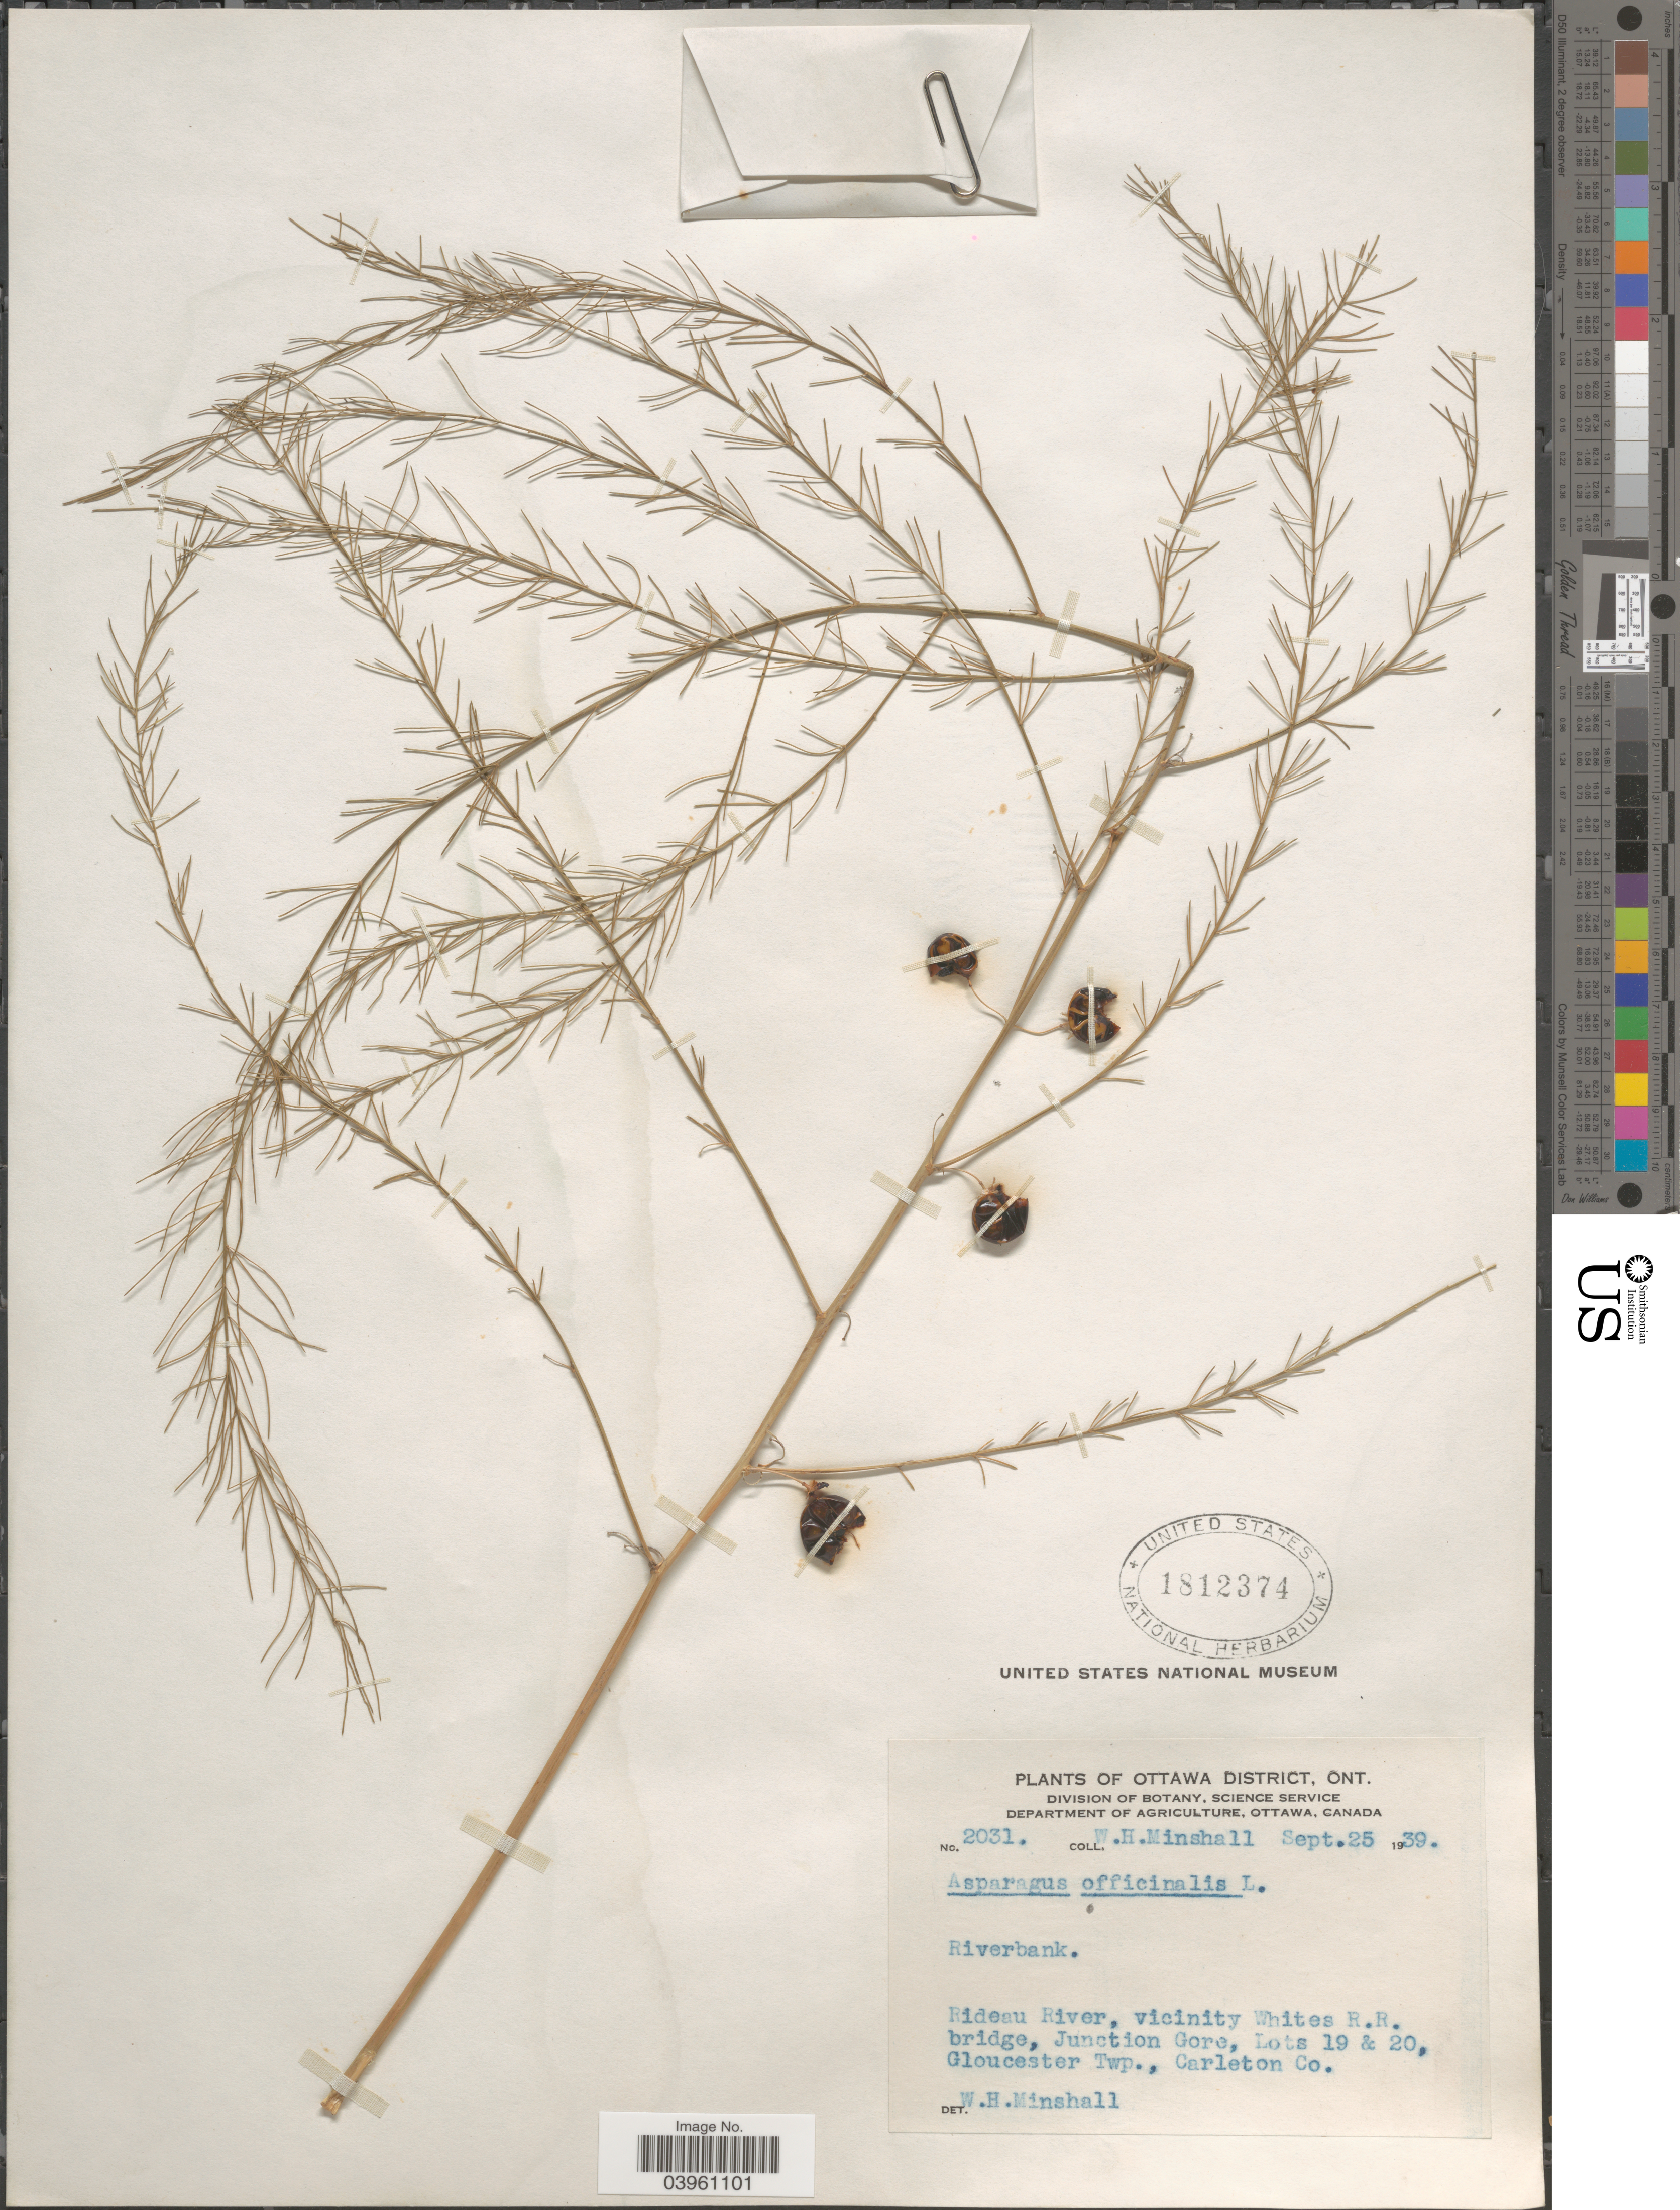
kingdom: Plantae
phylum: Tracheophyta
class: Liliopsida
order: Asparagales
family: Asparagaceae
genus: Asparagus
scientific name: Asparagus officinalis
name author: L.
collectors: W. Minshall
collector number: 2031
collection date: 1939-09-25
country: Canada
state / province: Ontario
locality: Ottawa District. Rideau River, vicinity Whites R.R. bridge, Junction Gore, Lots 19 & 20, Gloucester Twp., Carleton Co.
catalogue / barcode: US 1812374